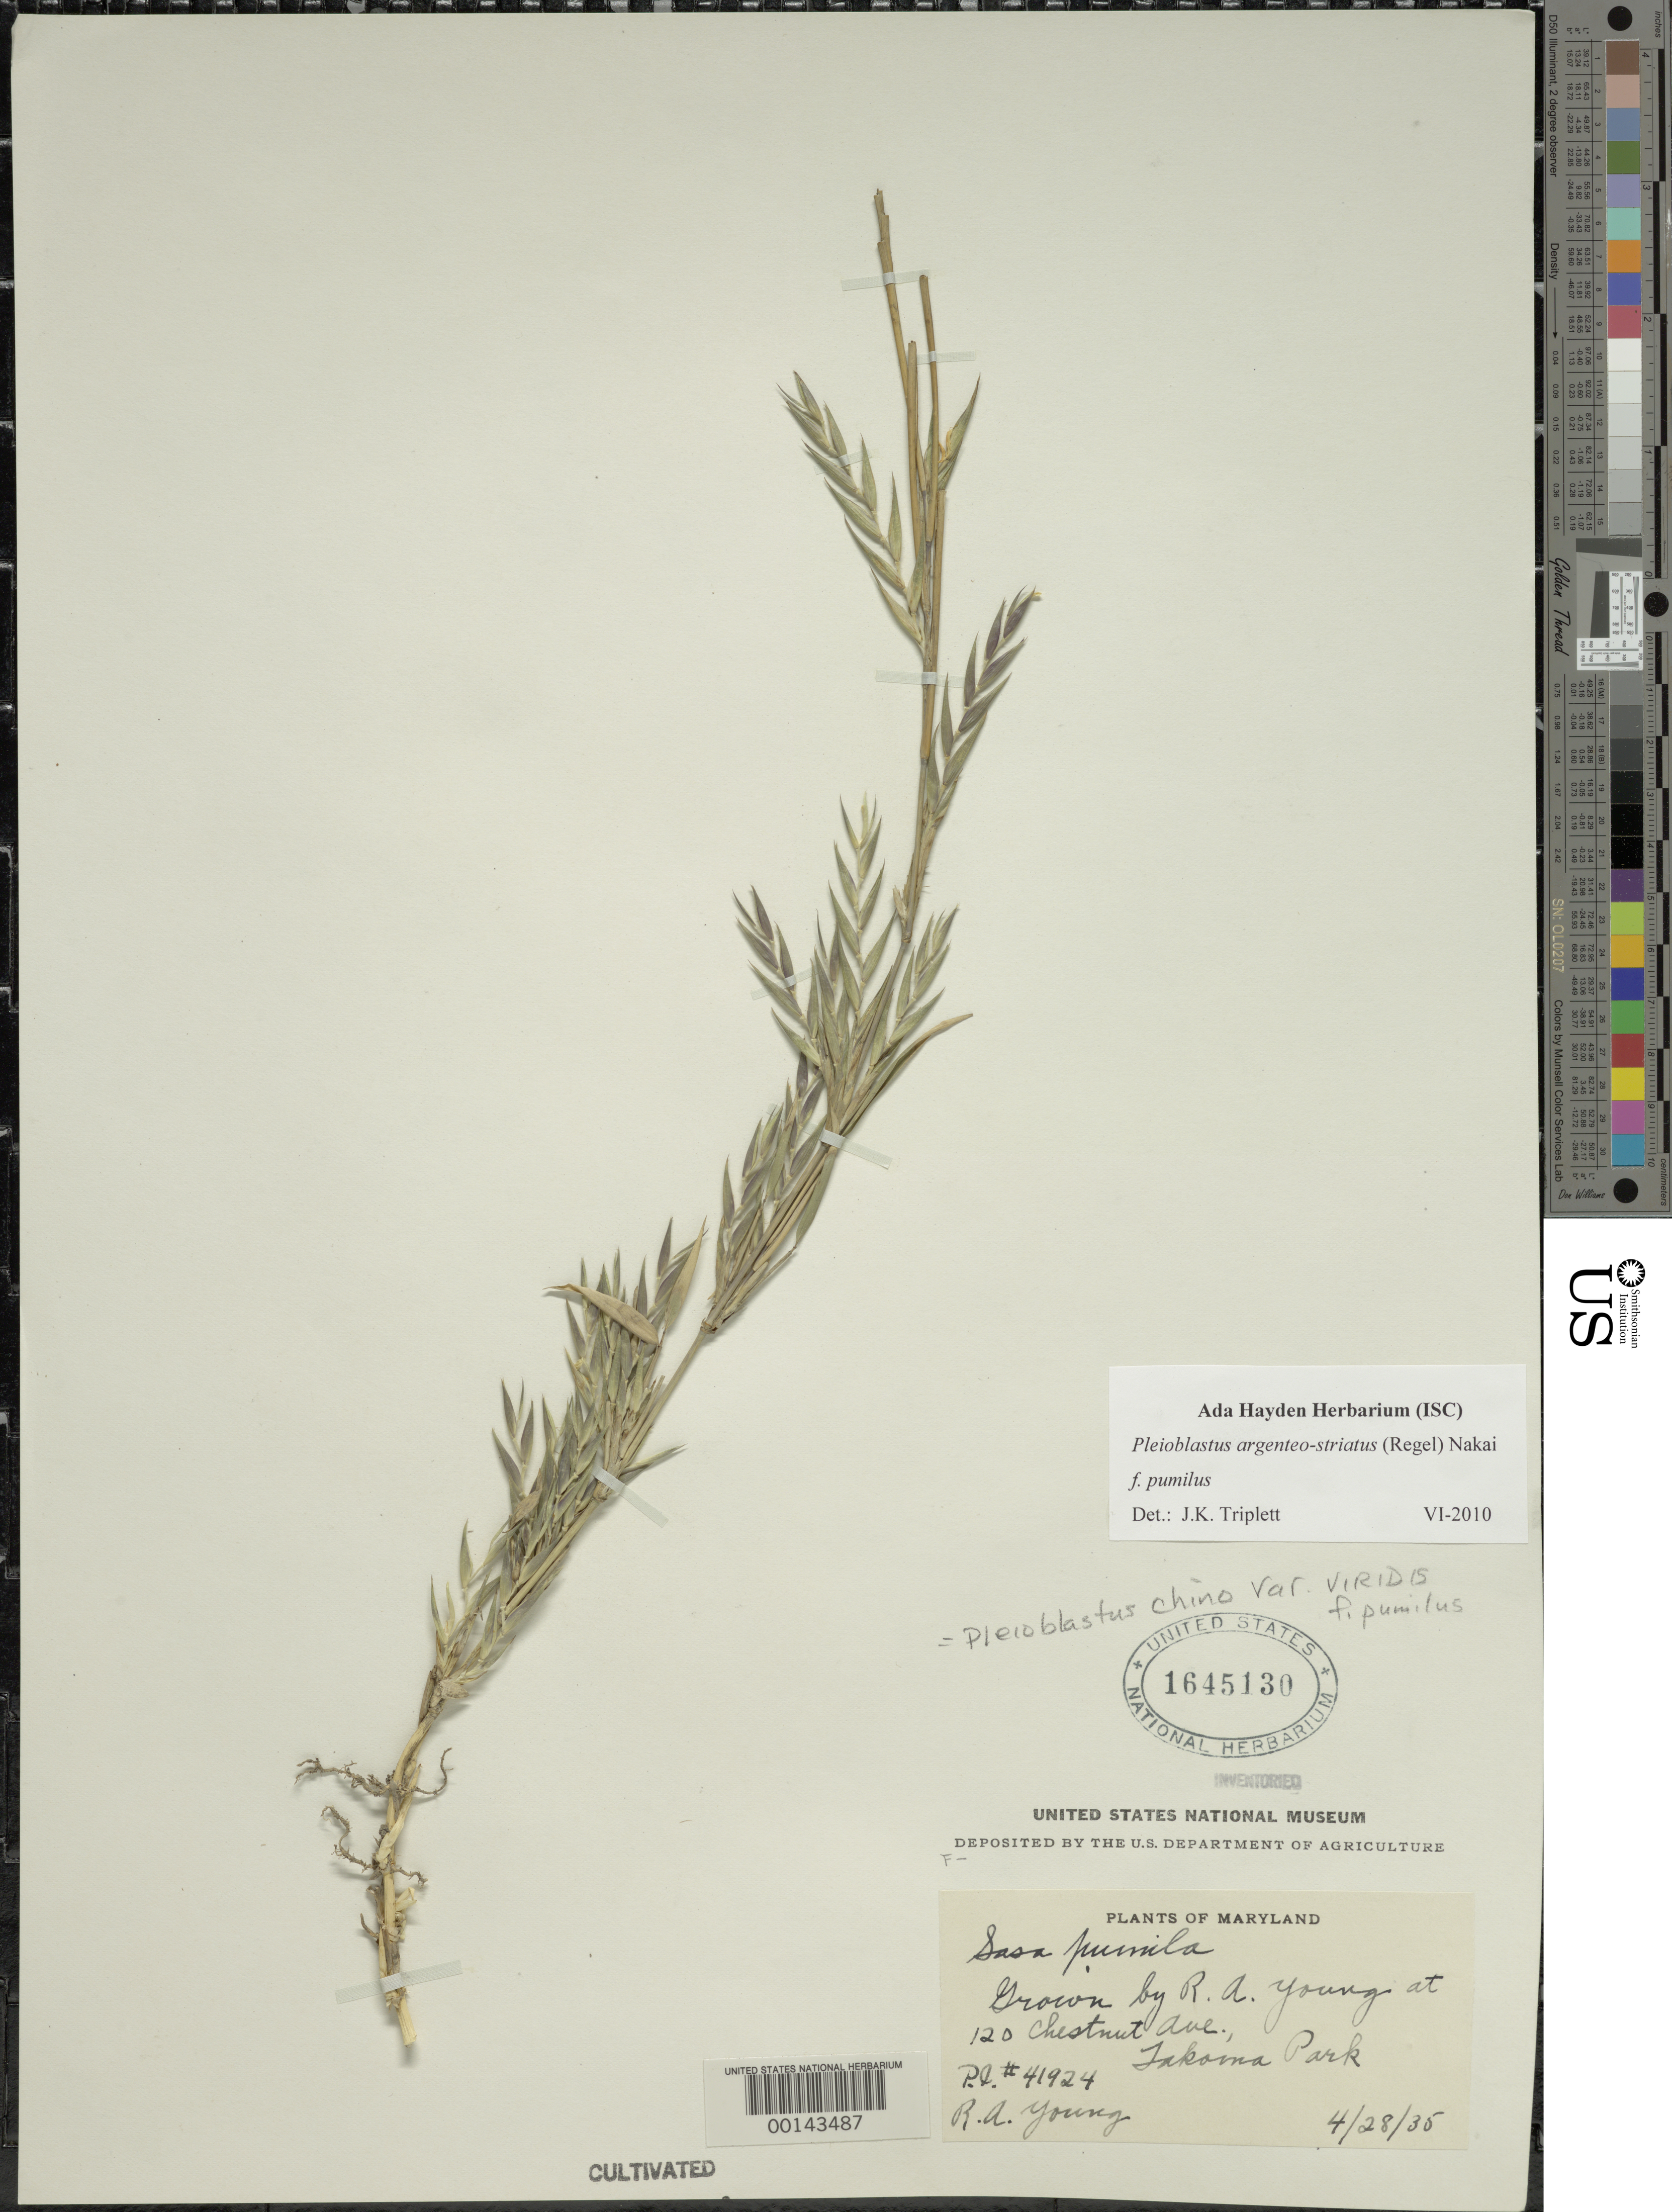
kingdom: Plantae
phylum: Tracheophyta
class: Liliopsida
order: Poales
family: Poaceae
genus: Pleioblastus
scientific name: Pleioblastus argenteostriatus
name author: (Regel) Nakai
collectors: R. A. Young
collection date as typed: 28 Apr 1935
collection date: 1935-04-28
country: United States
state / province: Maryland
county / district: Montgomery / Prince George's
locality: Takoma Park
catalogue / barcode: US 1645130